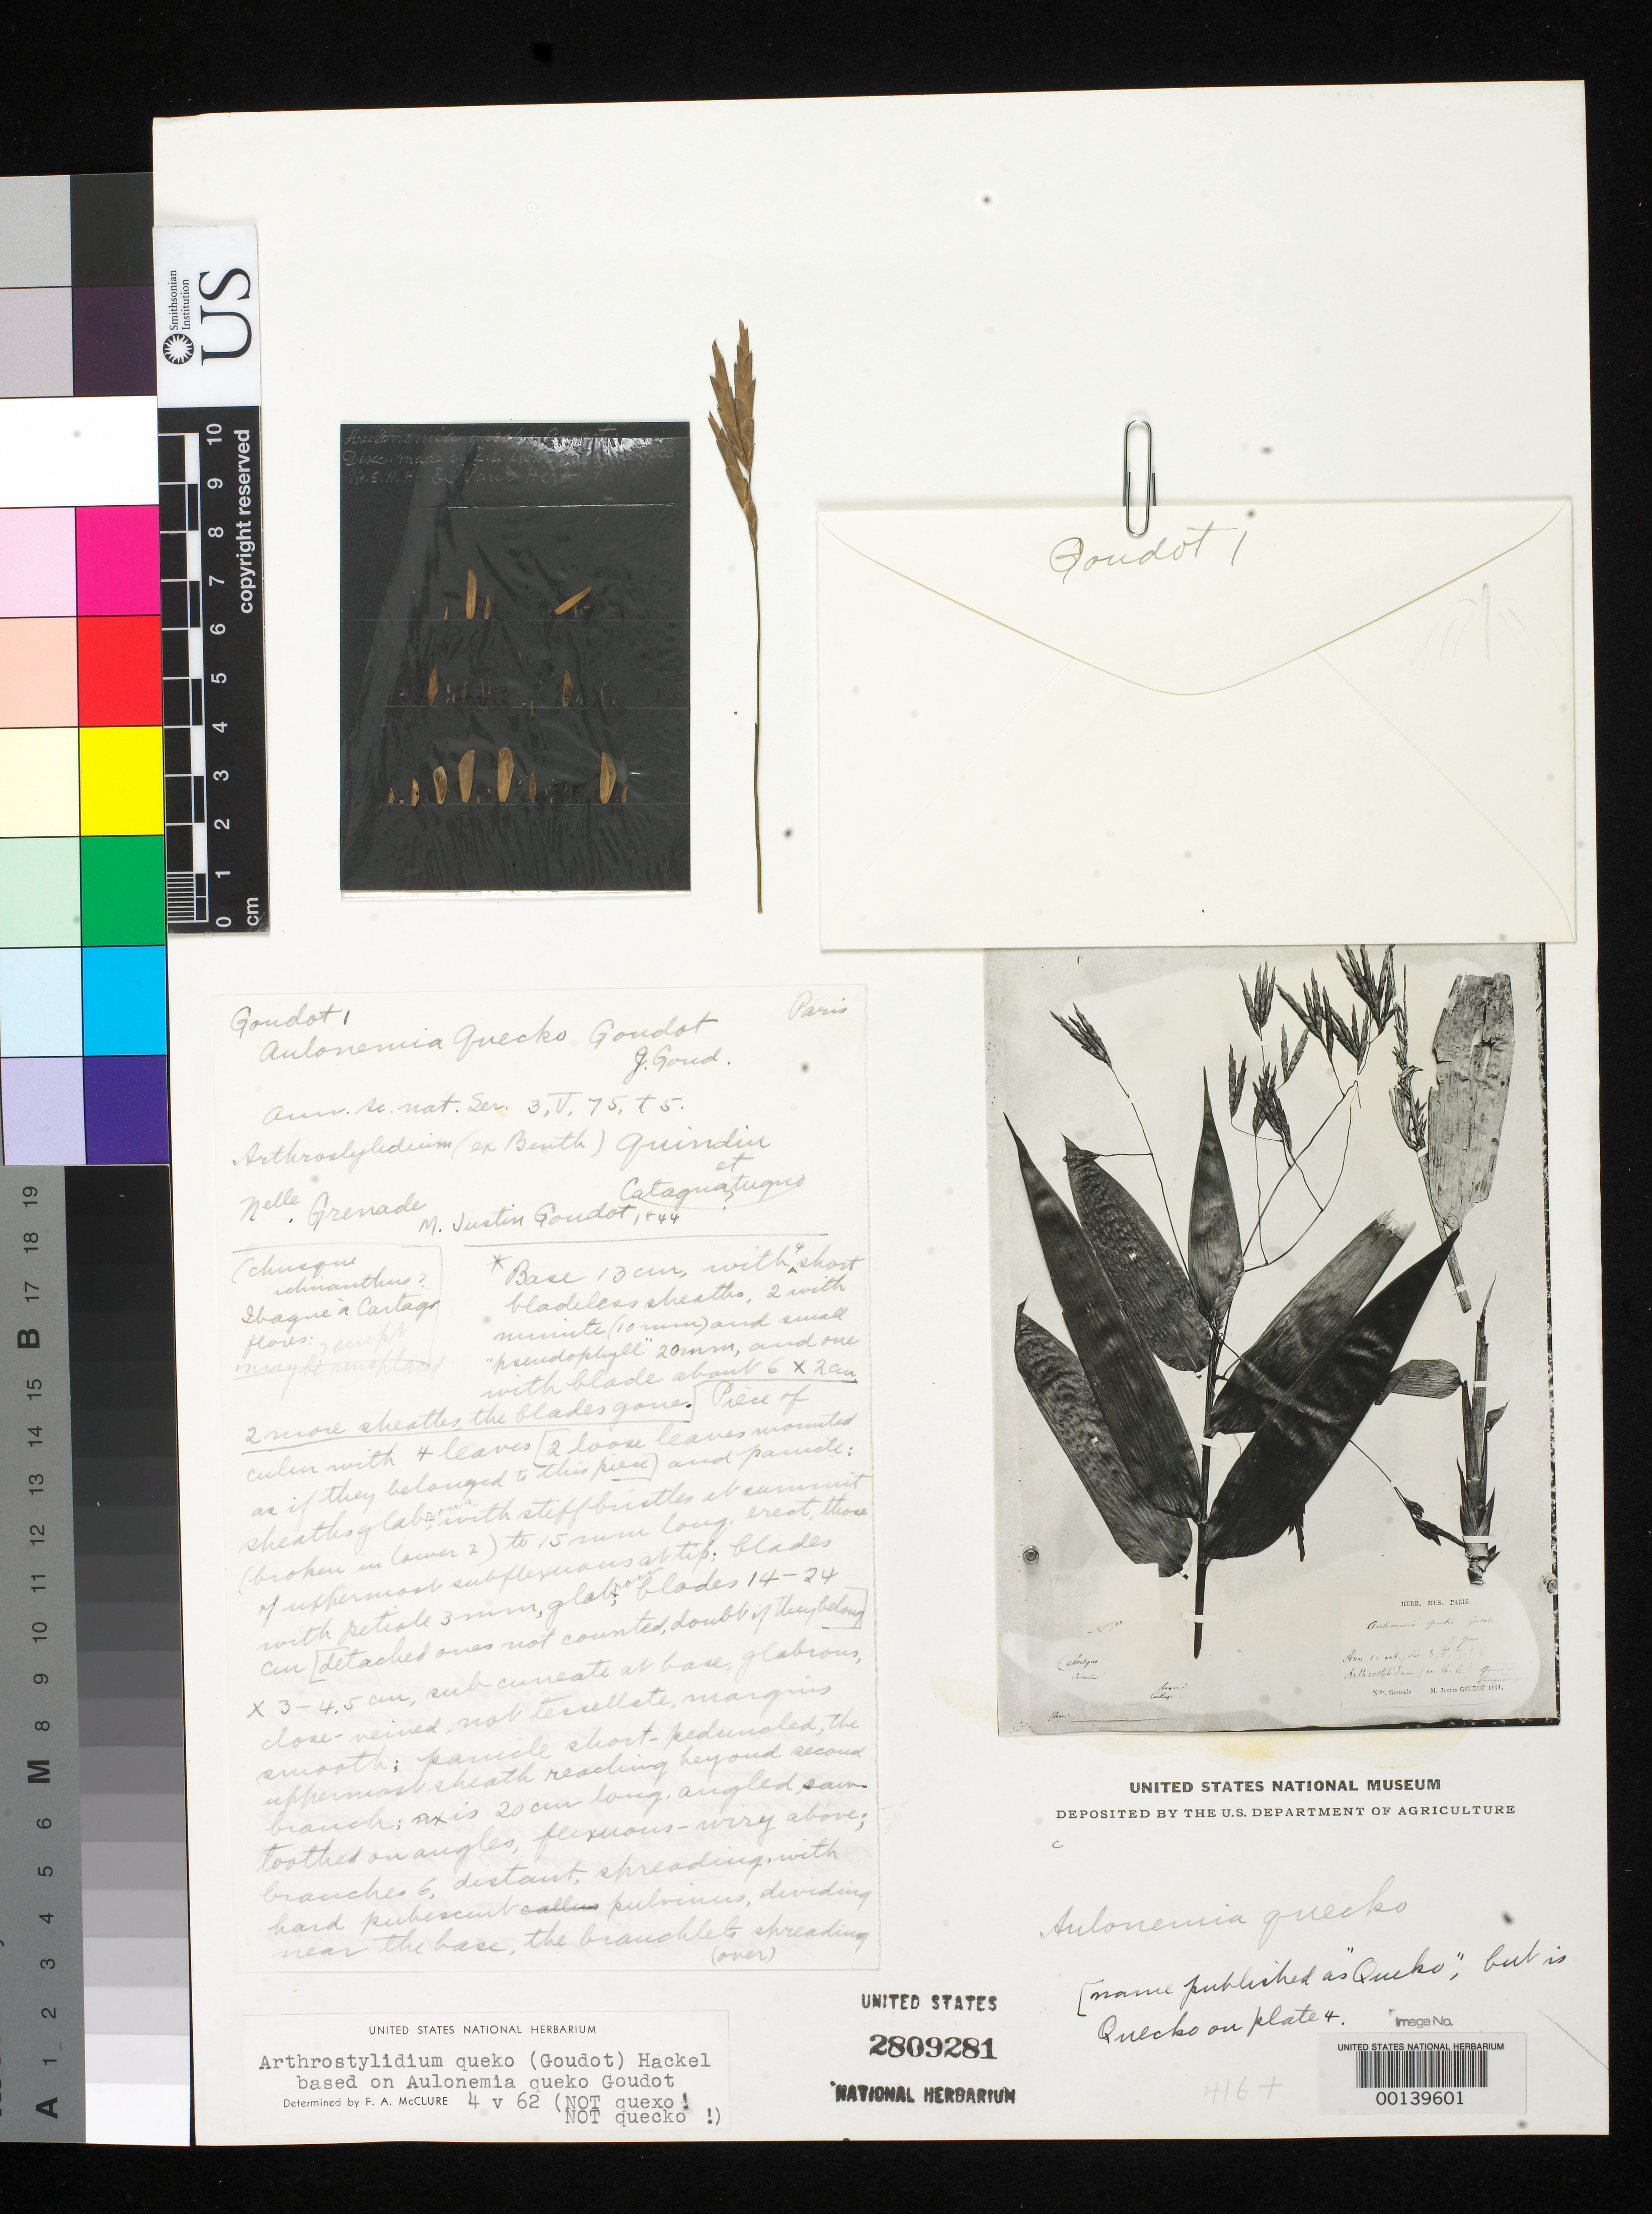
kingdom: Plantae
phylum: Tracheophyta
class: Liliopsida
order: Poales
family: Poaceae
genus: Aulonemia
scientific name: Aulonemia queko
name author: Goudot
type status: Type Material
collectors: J. Goudot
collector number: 1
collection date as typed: Aug 1844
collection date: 1844-08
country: Colombia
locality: Quindiu Mts.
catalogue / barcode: US 2809281